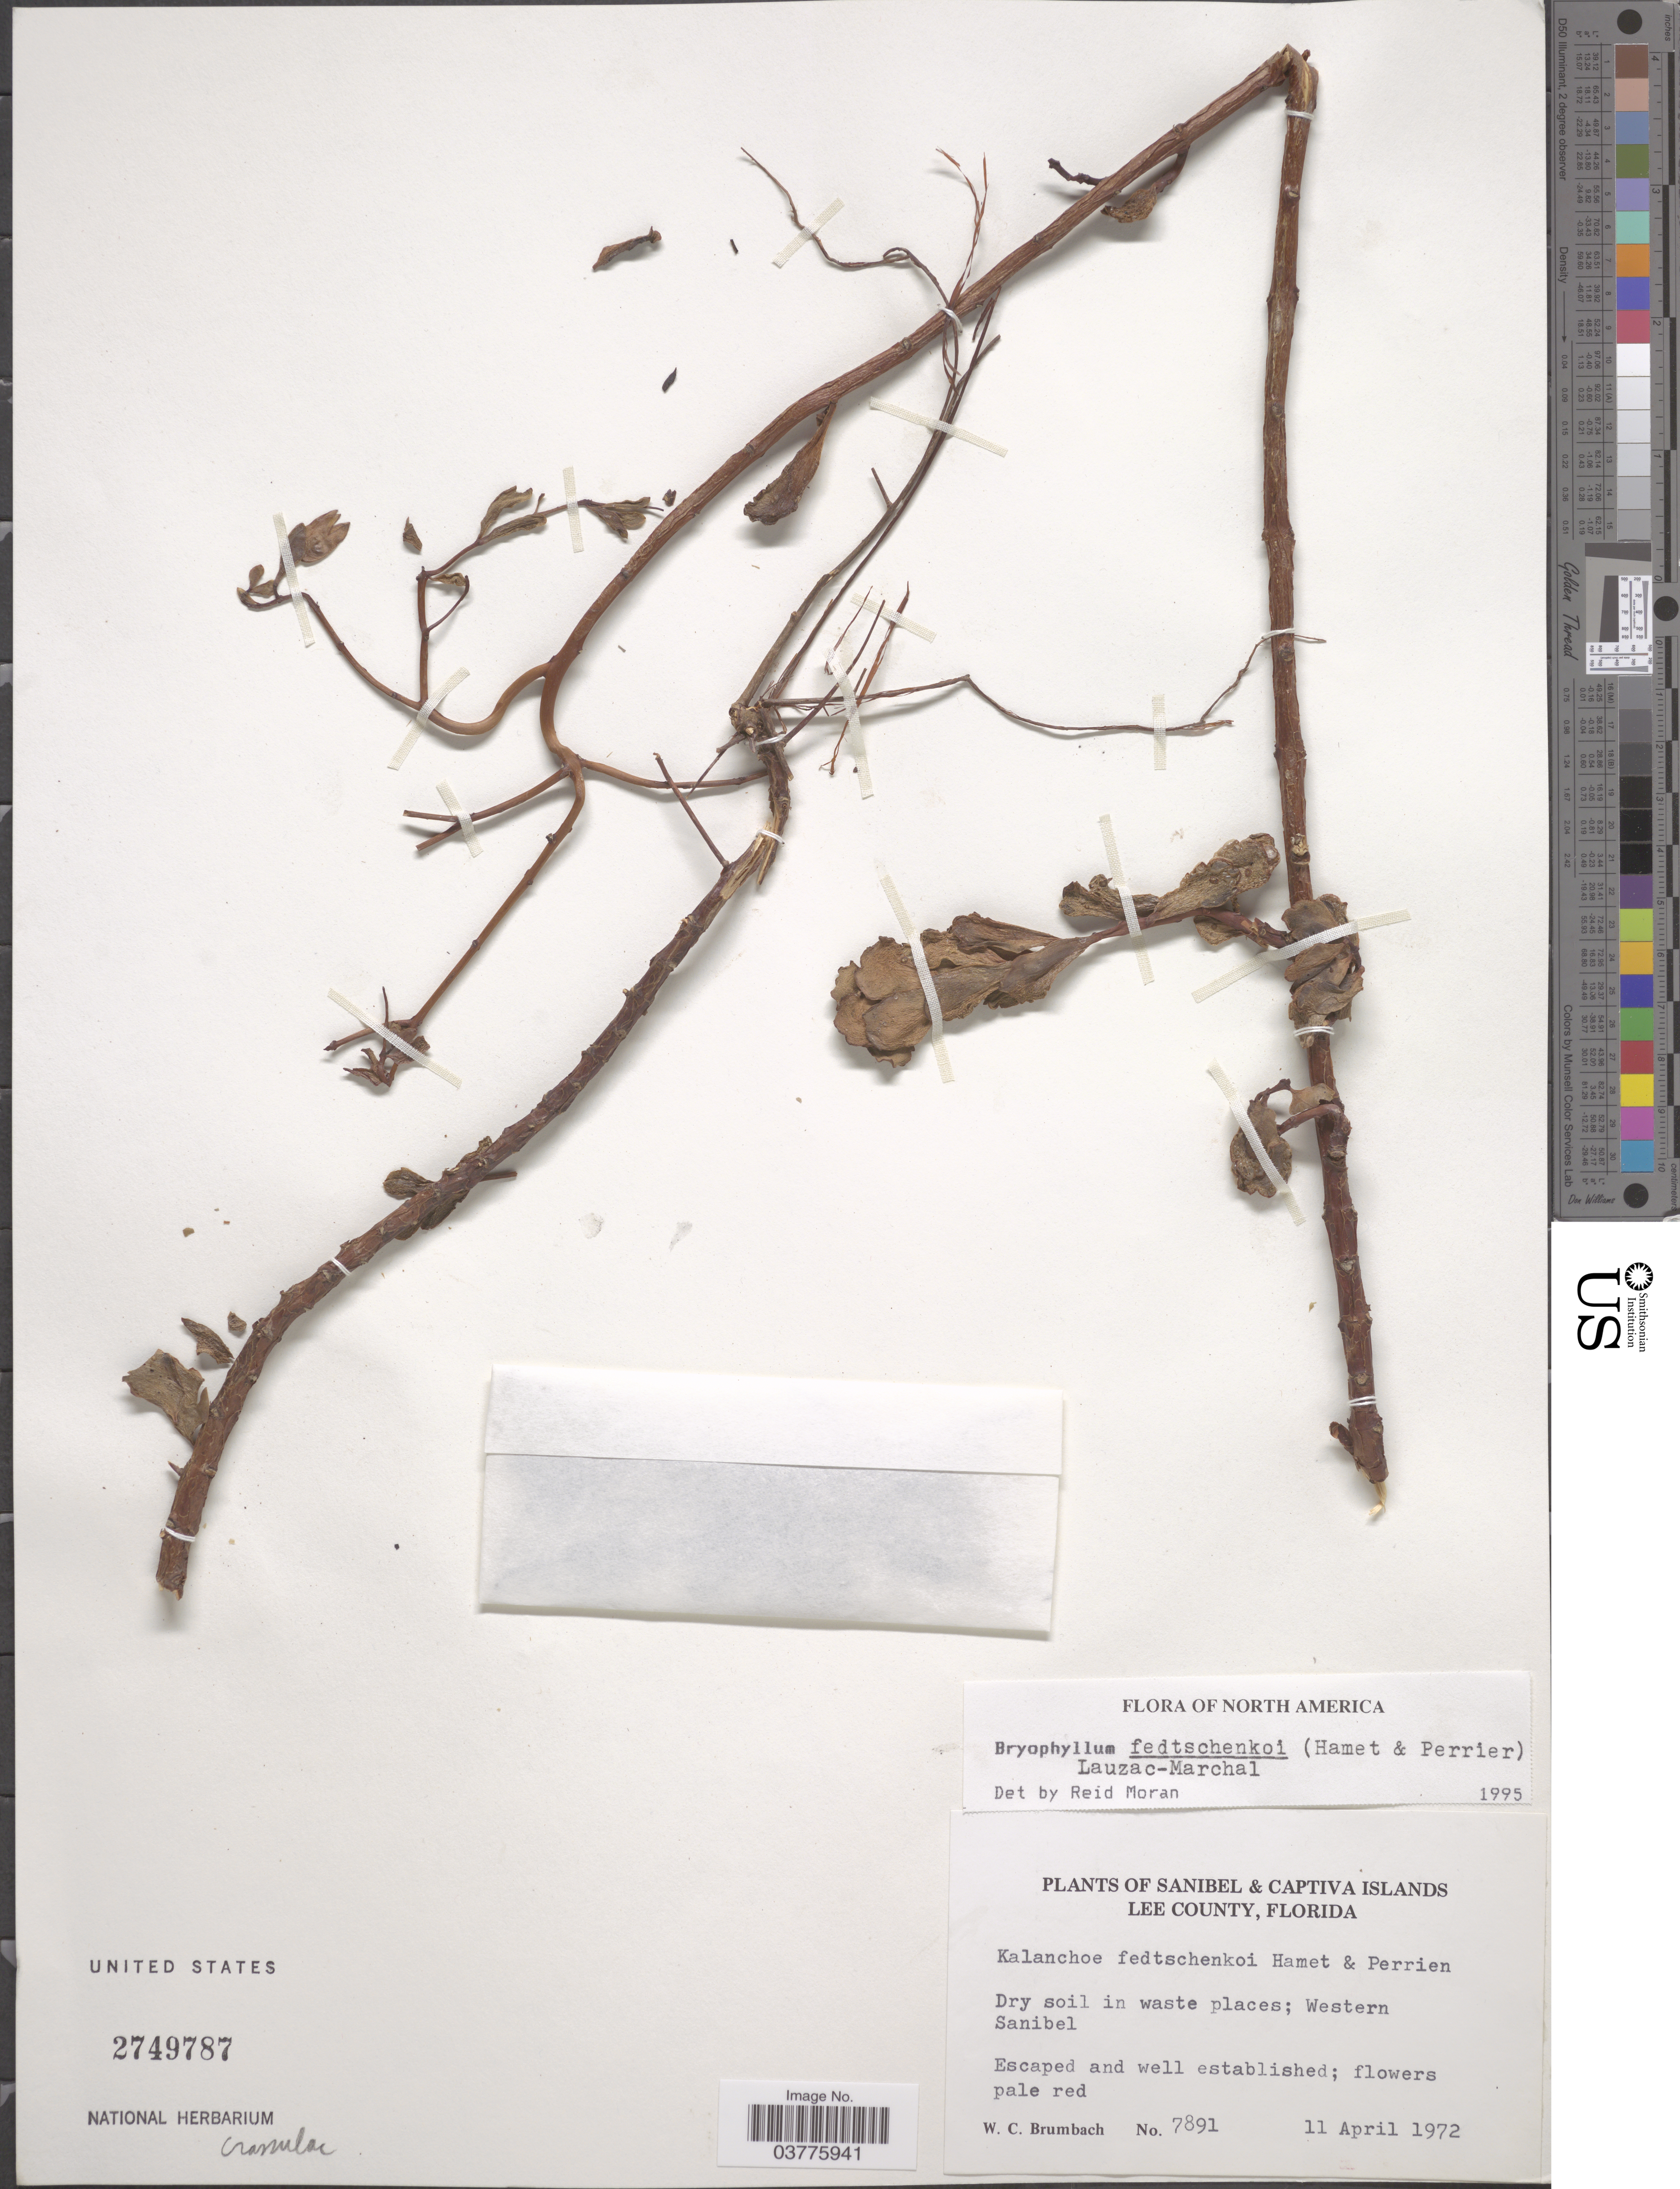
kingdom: Plantae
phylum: Tracheophyta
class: Magnoliopsida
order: Saxifragales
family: Crassulaceae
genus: Kalanchoe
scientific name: Kalanchoe fedtschenkoi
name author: Raym.-Hamet & H. Perrier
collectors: W. C. Brumbach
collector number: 7891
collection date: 1972-04-11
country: United States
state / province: Florida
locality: Sanibel Island. Lee County. Western Sanibel.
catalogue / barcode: US 2749787